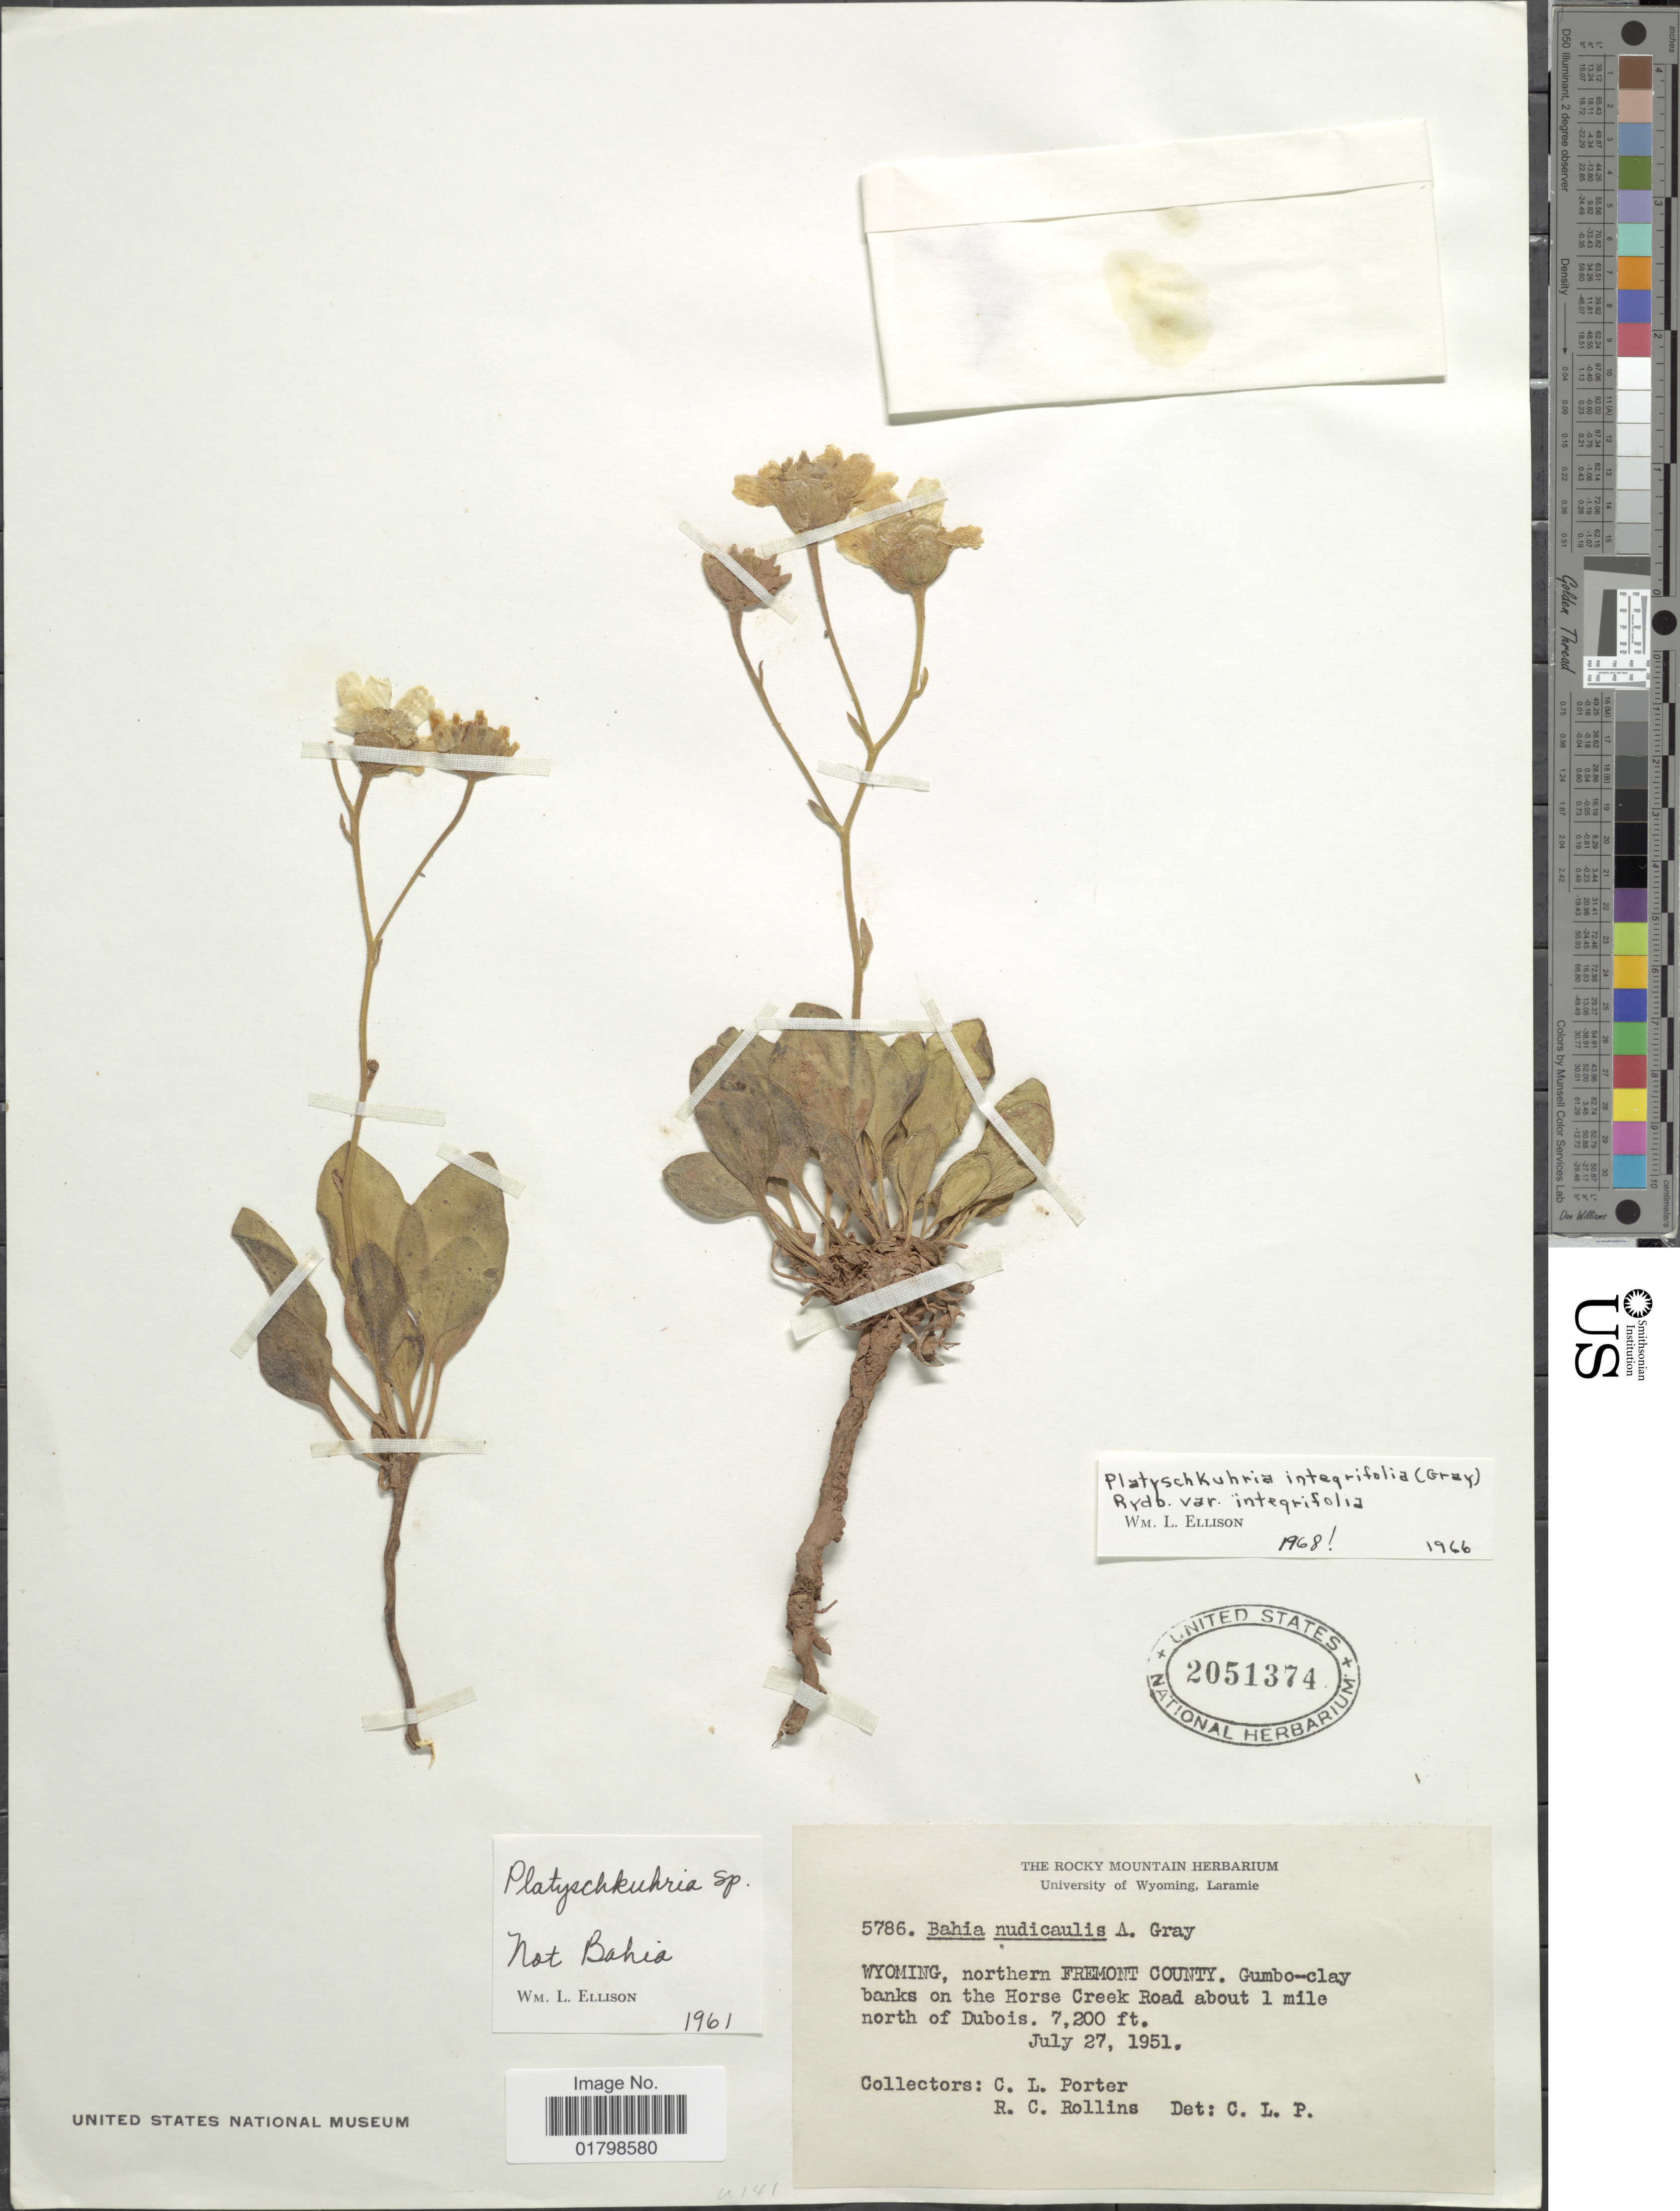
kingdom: Plantae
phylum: Tracheophyta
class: Magnoliopsida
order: Asterales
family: Asteraceae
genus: Platyschkuhria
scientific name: Platyschkuhria integrifolia var. integrifolia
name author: (A. Gray) Rydb.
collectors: C. L. Porter & R. C. Rollins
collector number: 5786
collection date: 1951-07-27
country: United States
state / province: Wyoming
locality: Northern Fremont County. Gumbo-clay banks on the Horse Creek Road about 1 mile north of Dubois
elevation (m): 2195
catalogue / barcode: US 2051374